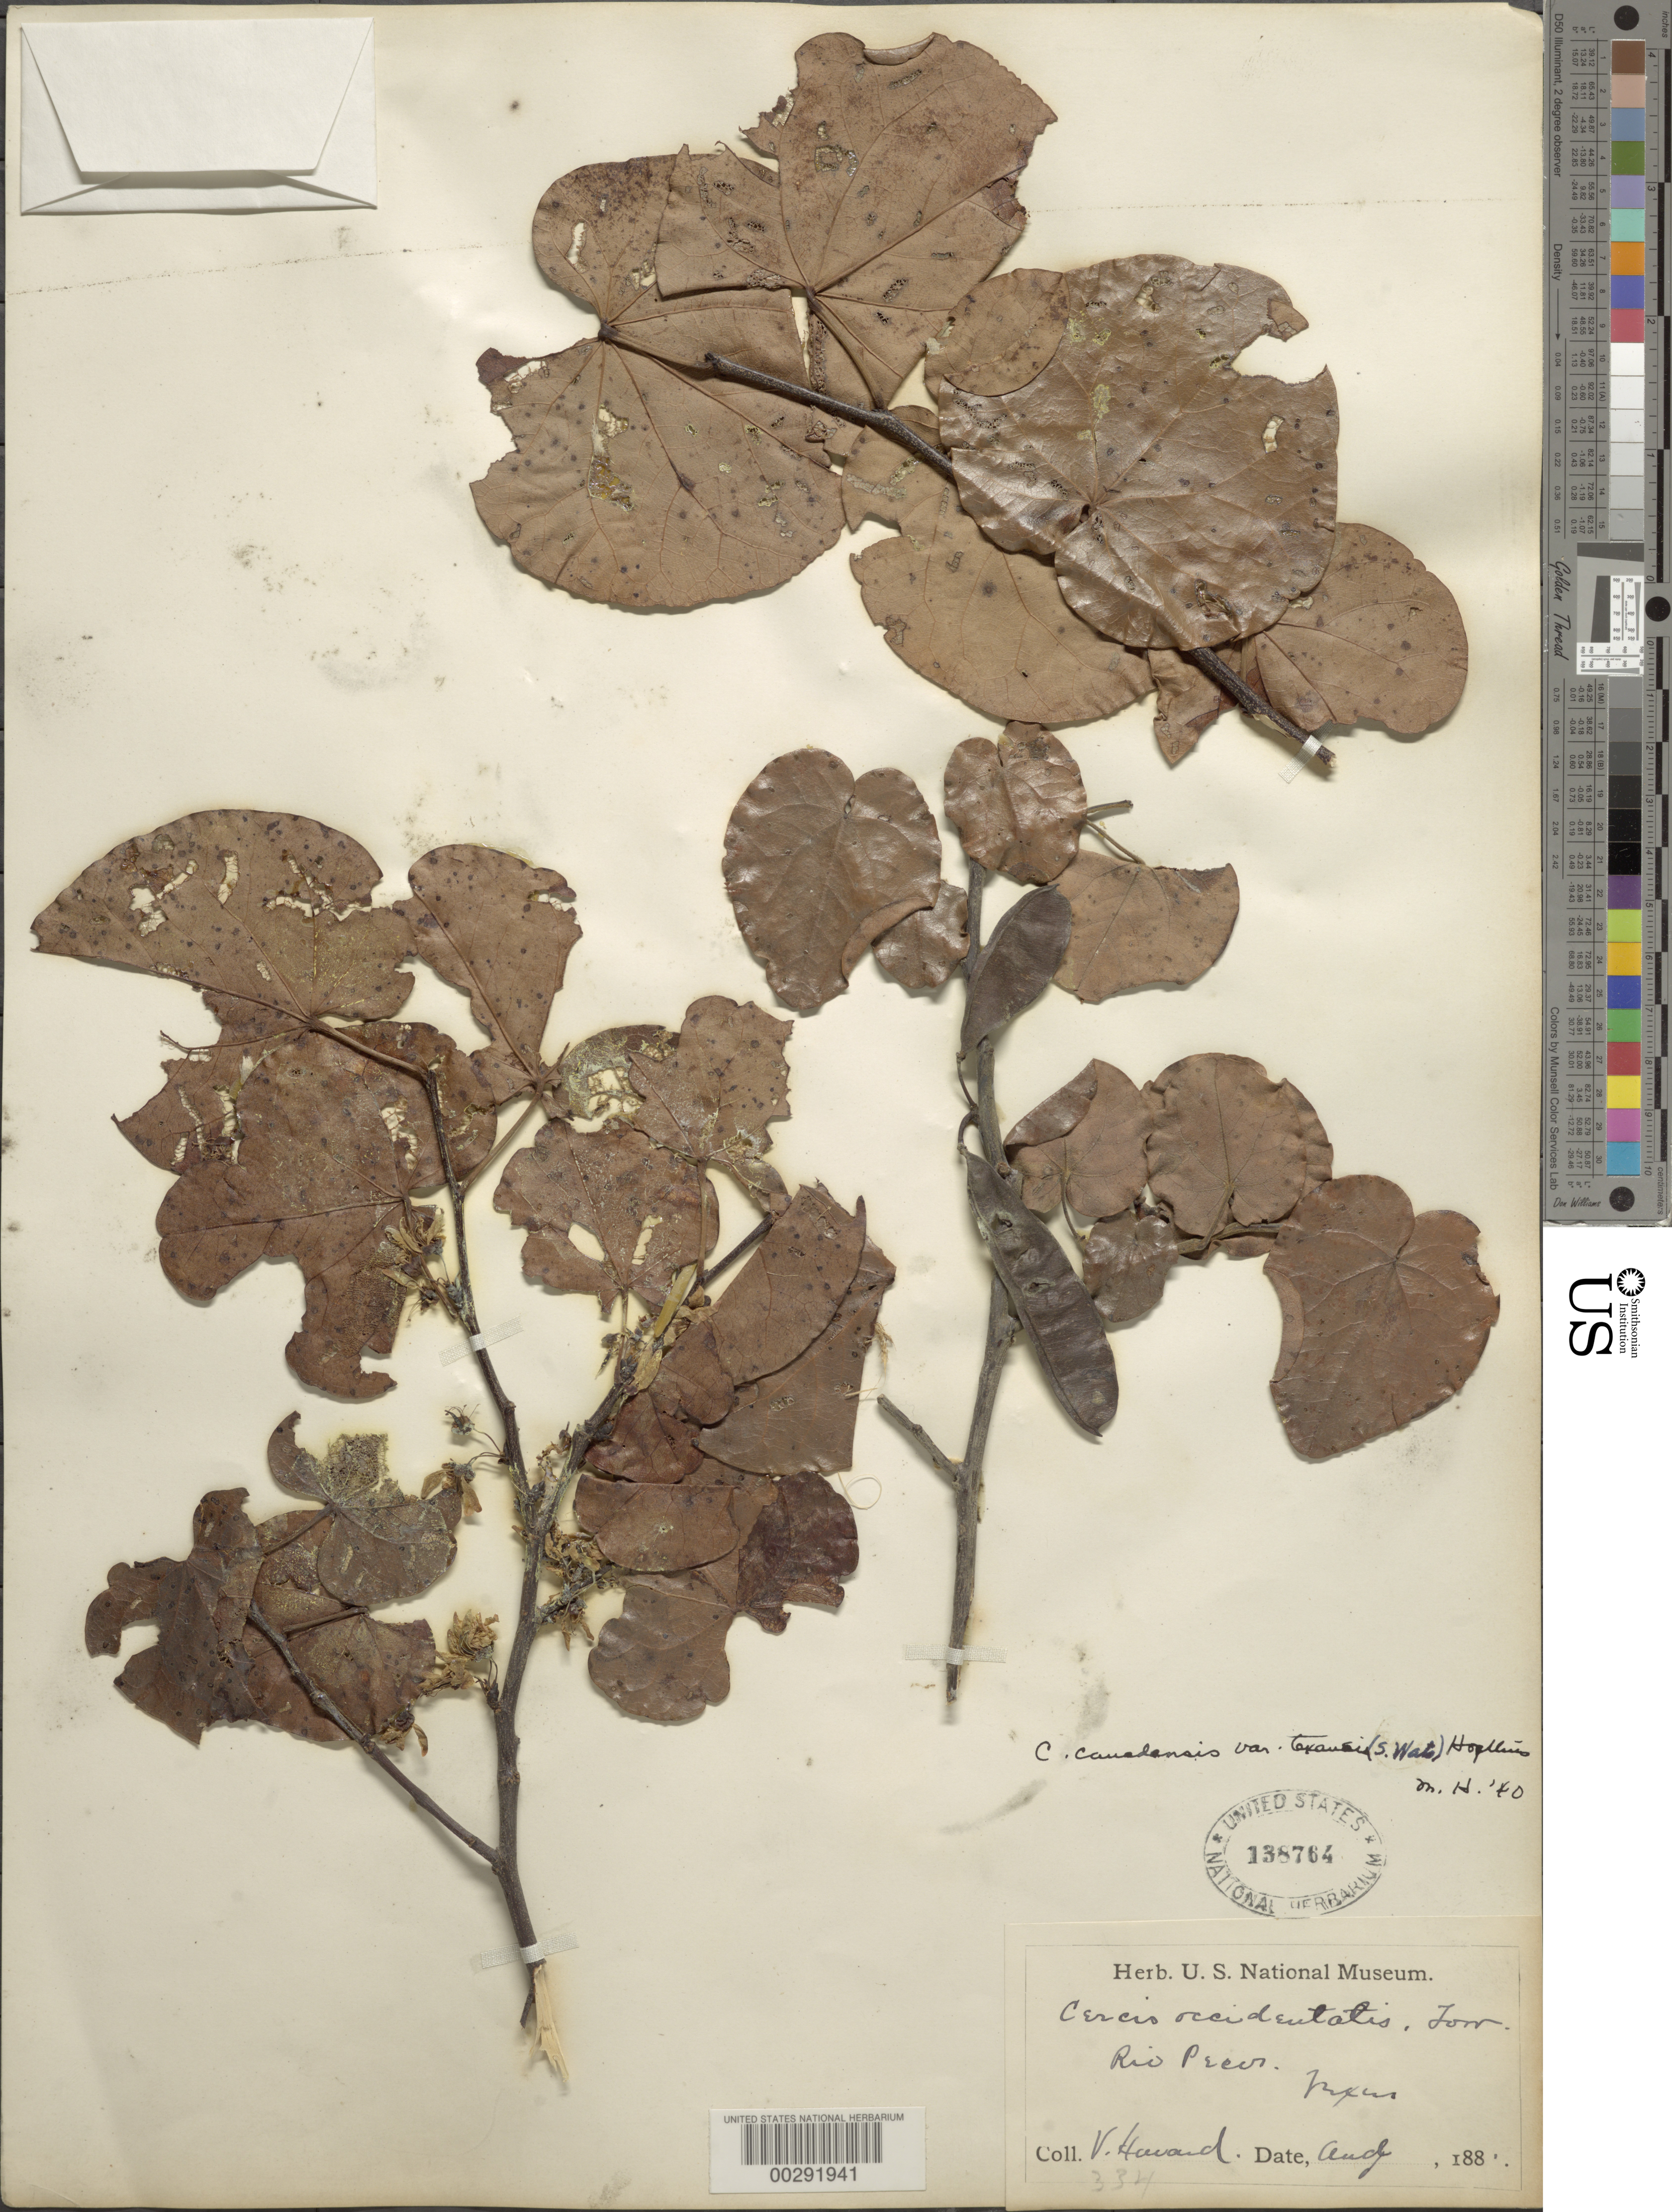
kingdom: Plantae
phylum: Tracheophyta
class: Magnoliopsida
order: Fabales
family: Fabaceae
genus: Cercis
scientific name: Cercis reniformis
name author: A. Gray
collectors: V. Howard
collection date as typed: Aug 188-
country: United States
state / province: Texas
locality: Rio pecos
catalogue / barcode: US 138764